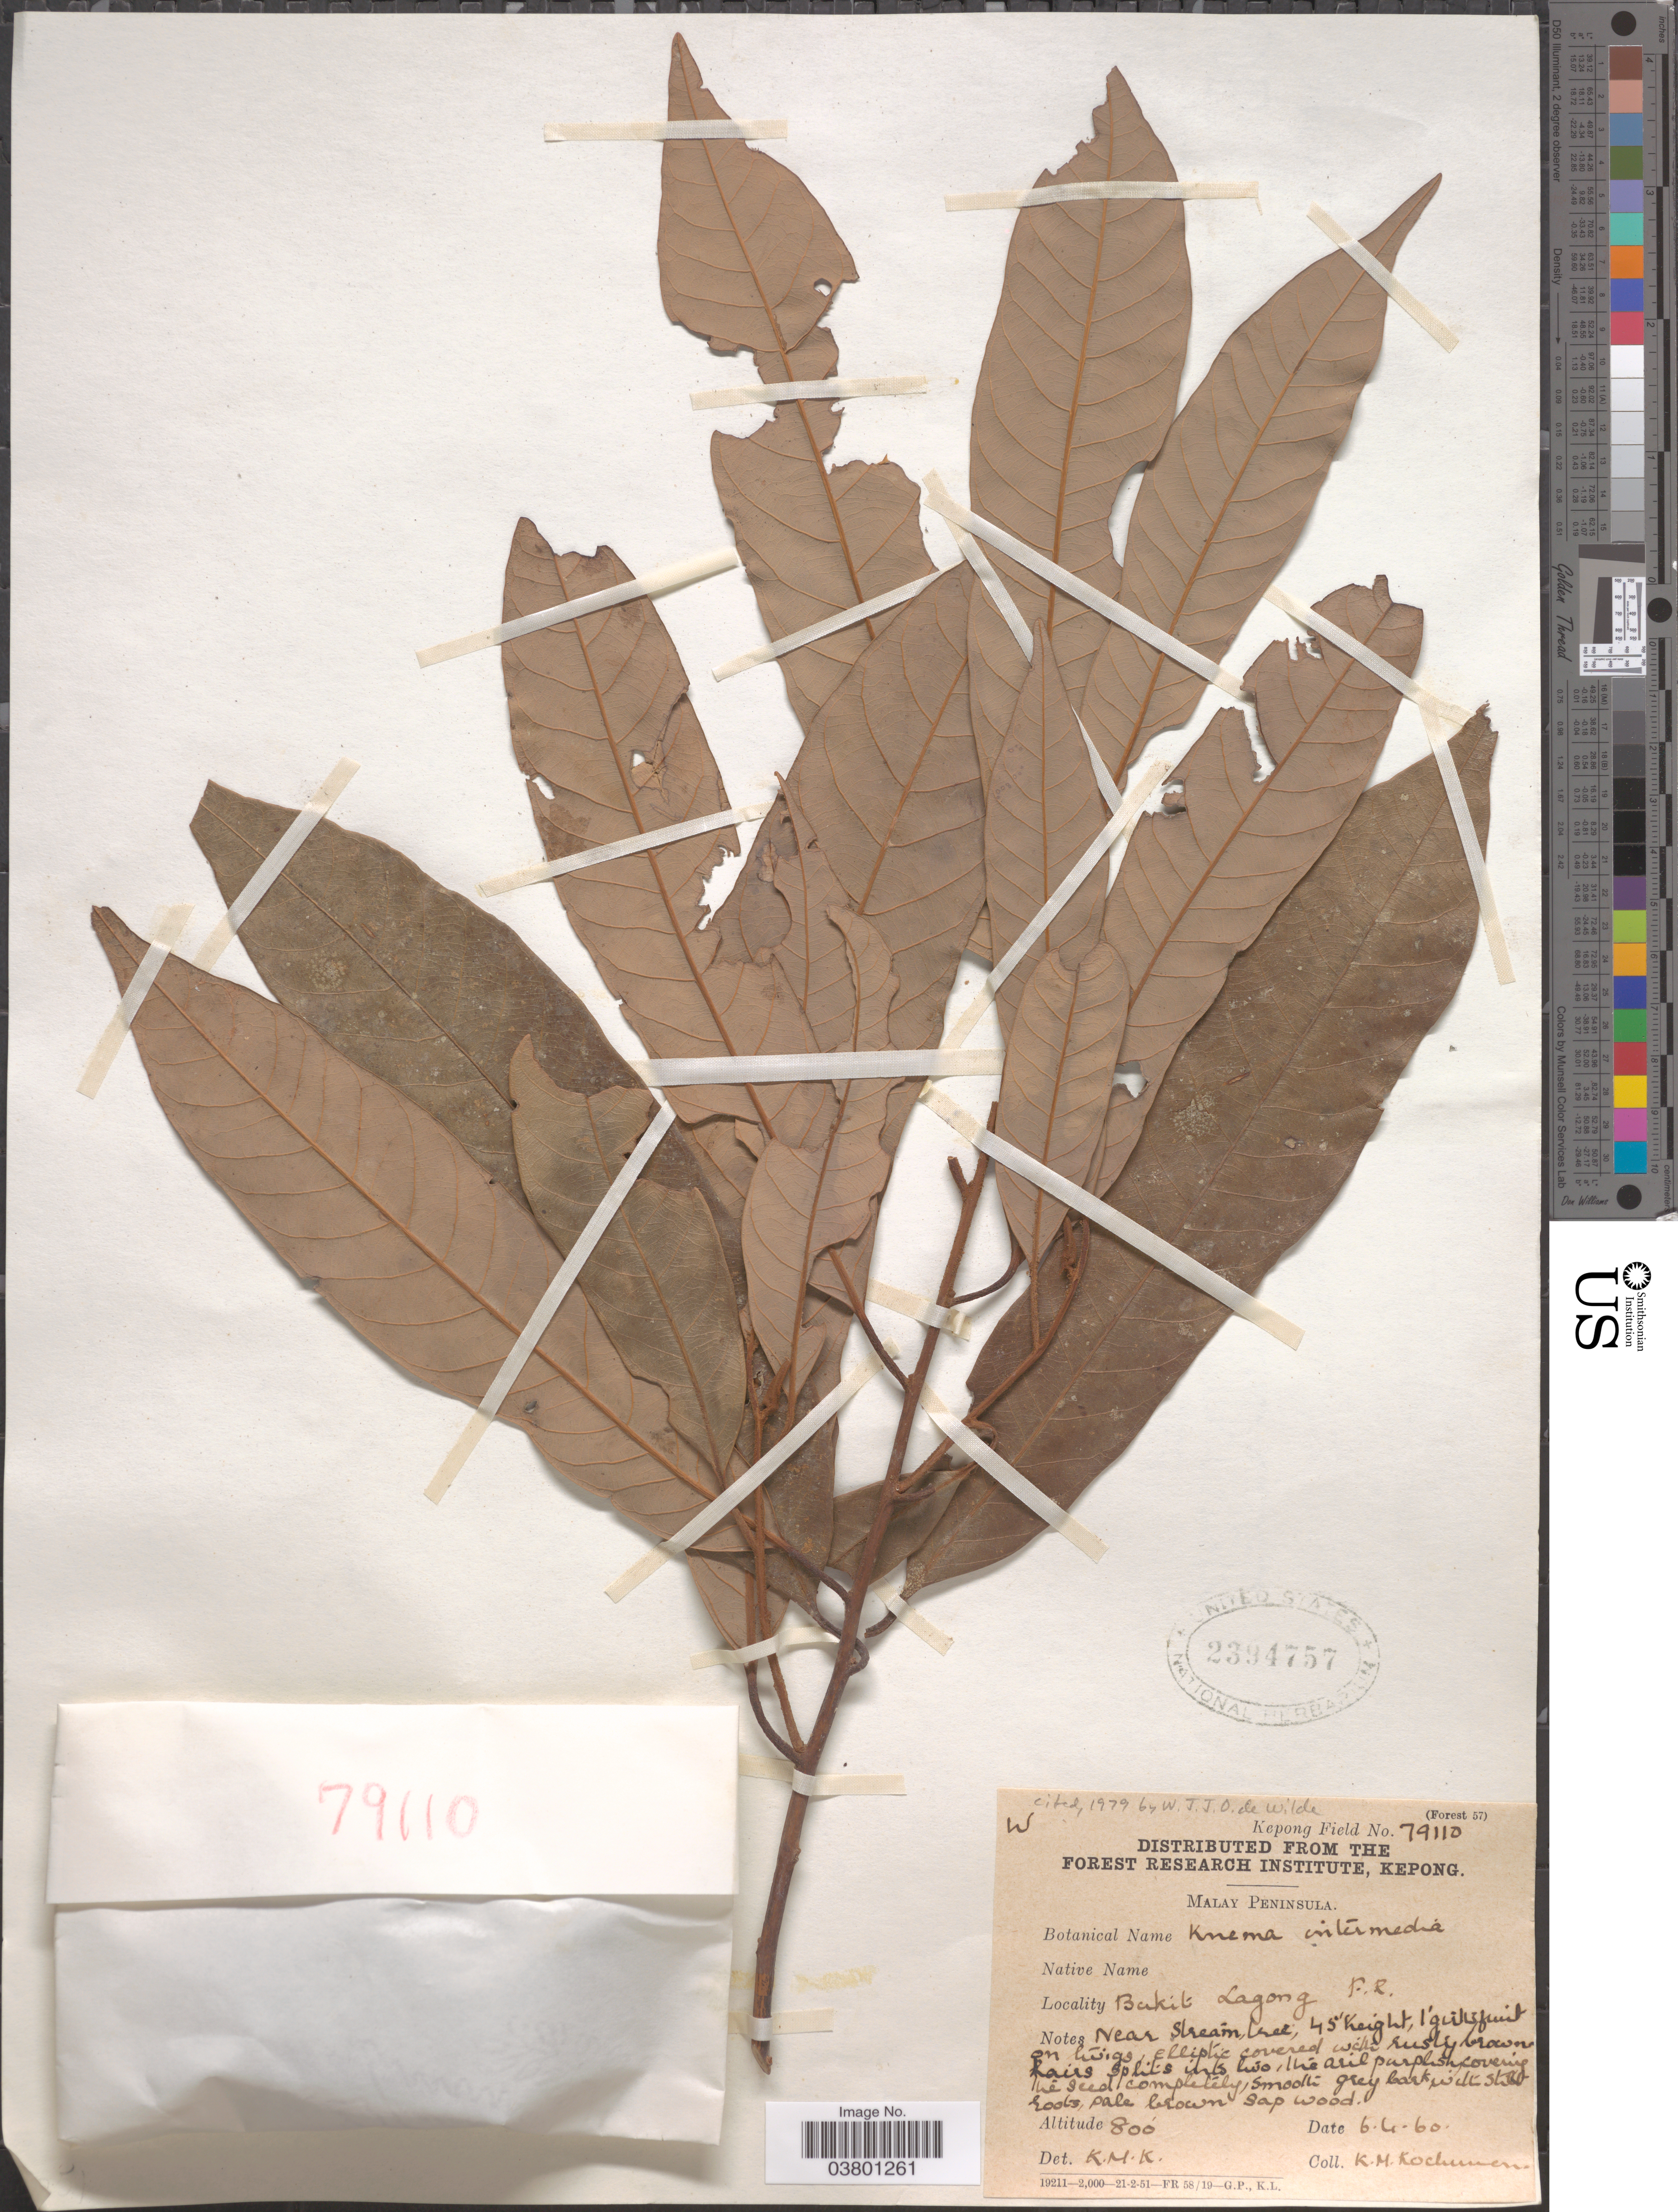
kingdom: Plantae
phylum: Tracheophyta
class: Magnoliopsida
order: Magnoliales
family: Myristicaceae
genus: Knema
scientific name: Knema intermedia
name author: (Blume) Warb.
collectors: K. Kochummen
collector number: Kepong Field 79110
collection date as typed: Transcribed d/m/y: 6/4/60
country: Malaysia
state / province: Selangor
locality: Malay Peninsula. Bukit Lagong F.R.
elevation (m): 244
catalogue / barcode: US 2394757